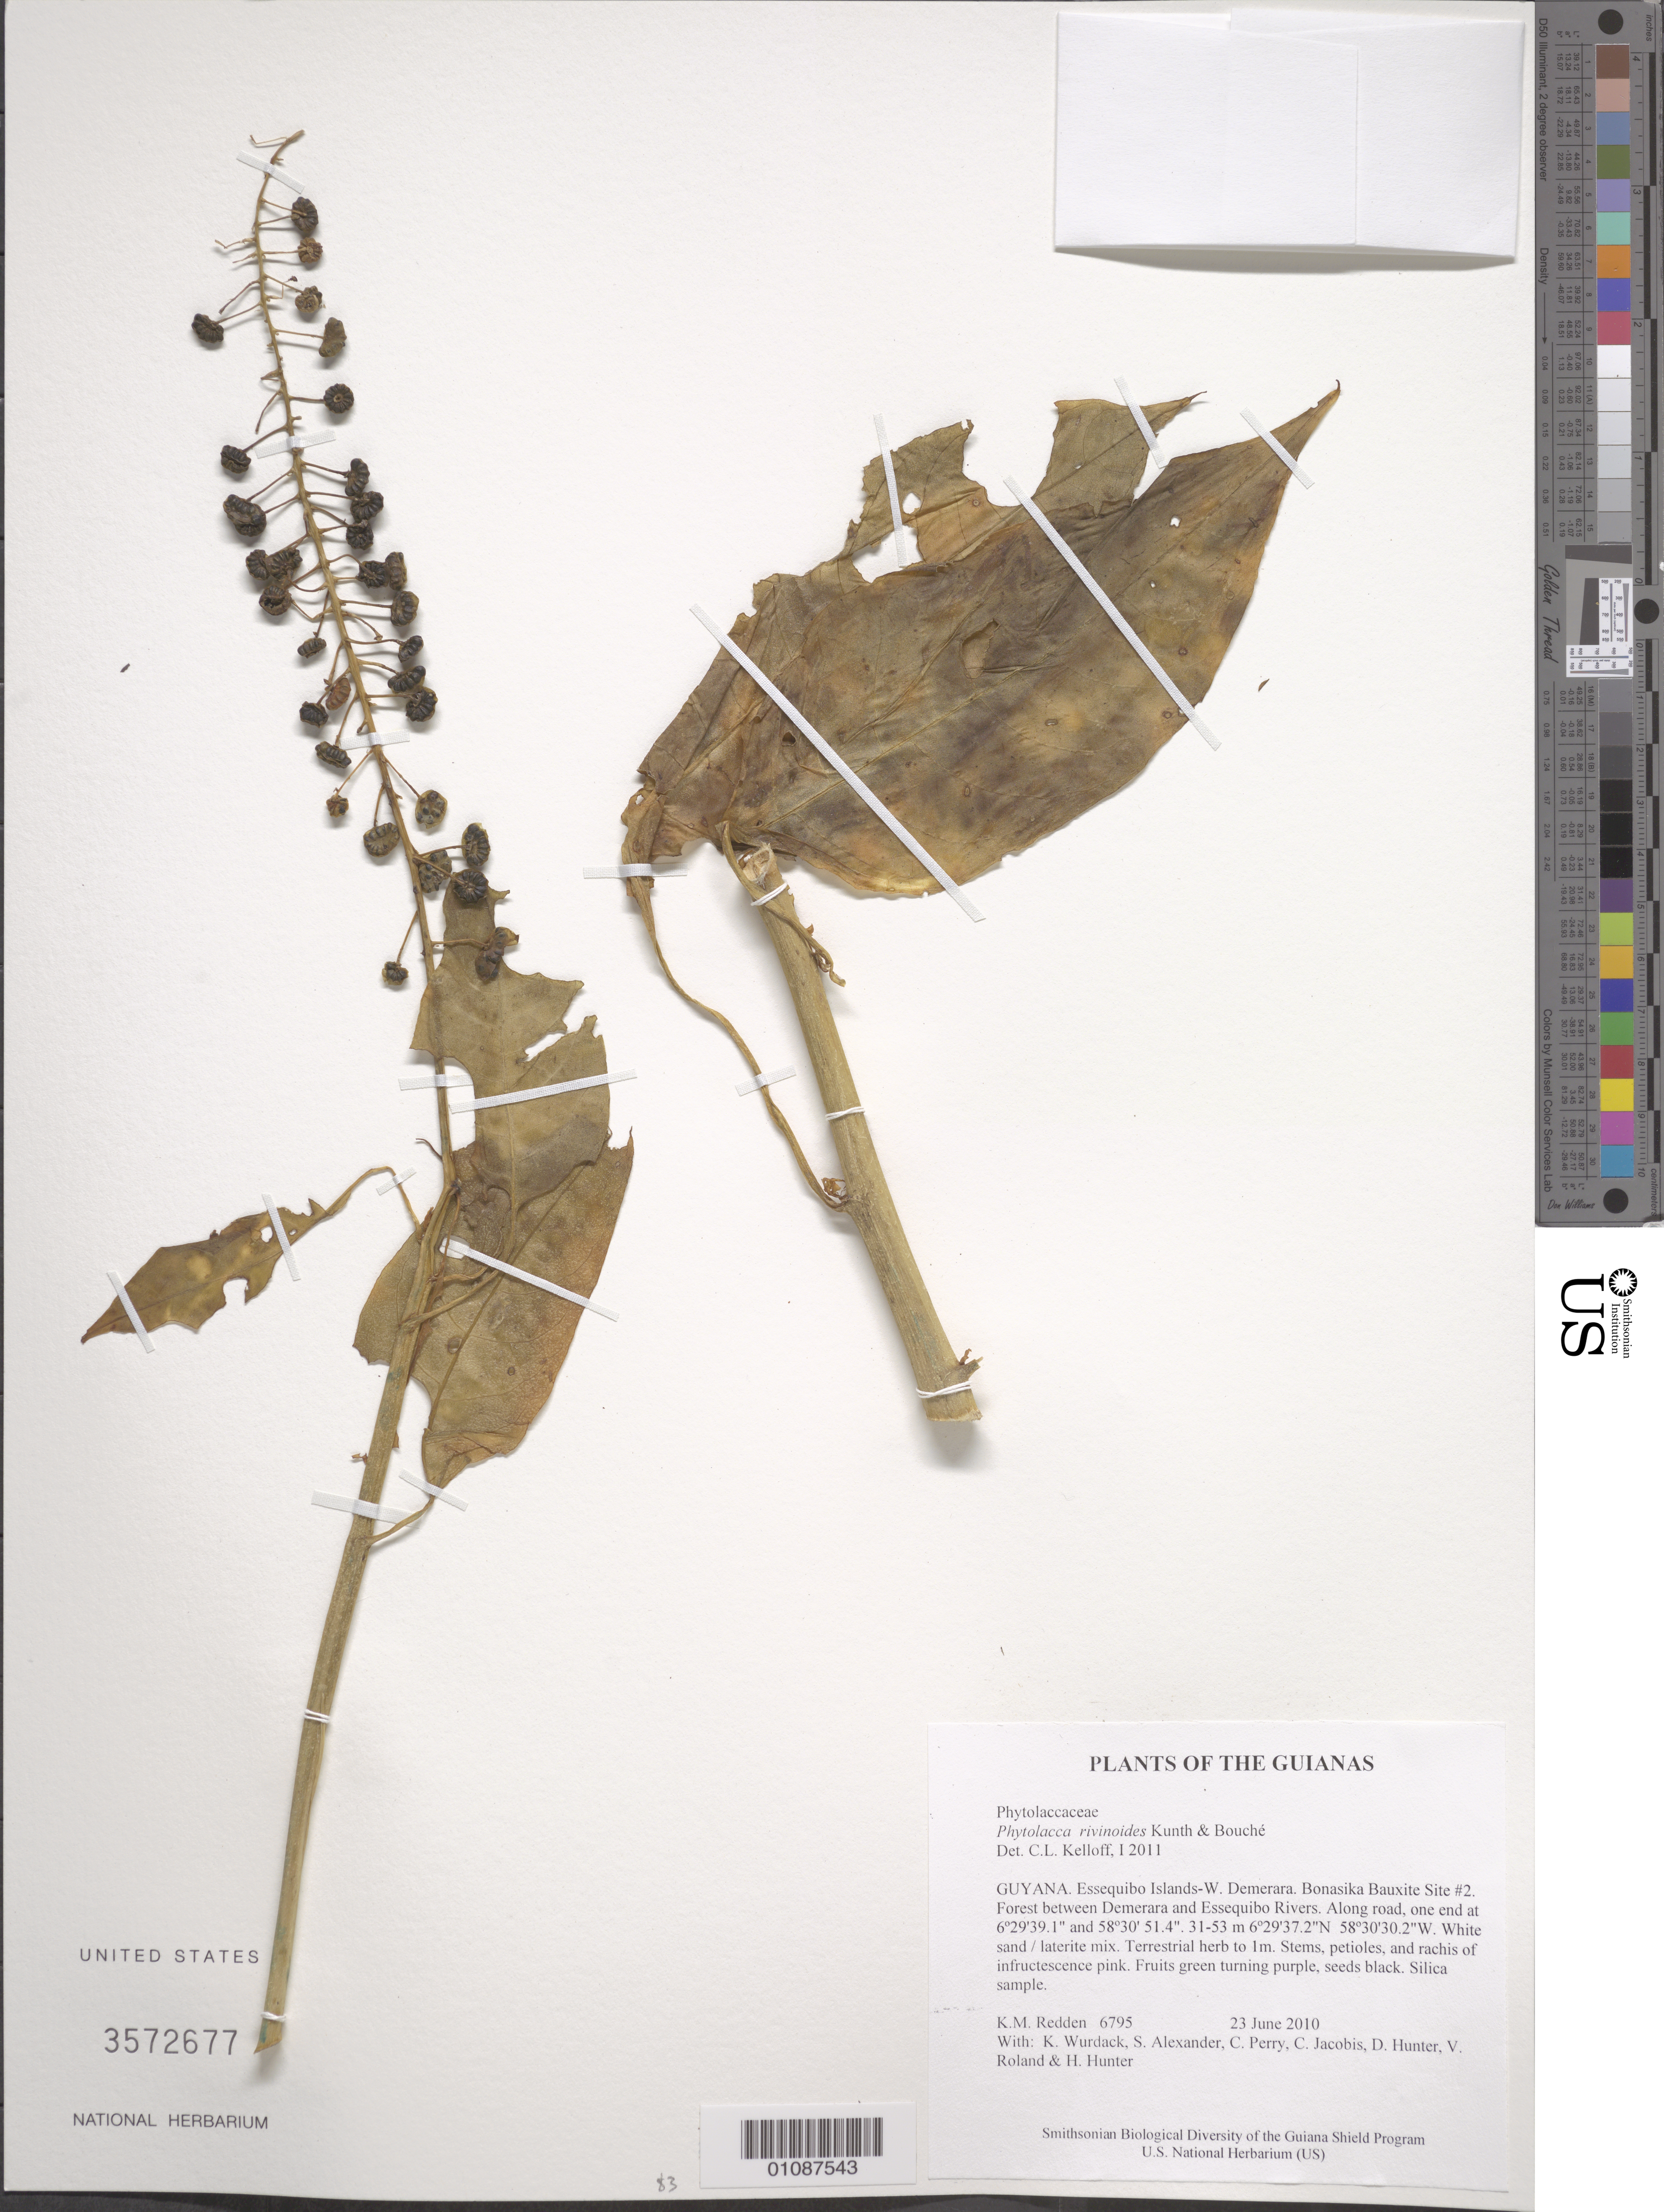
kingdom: Plantae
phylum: Tracheophyta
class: Magnoliopsida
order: Caryophyllales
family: Phytolaccaceae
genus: Phytolacca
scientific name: Phytolacca rivinoides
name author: Kunth & C.D. Bouché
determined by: Kelloff, Carol L., (US), Smithsonian Institution - National Museum of Natural History (UNITED STATES)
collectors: K. M. Redden, K. Wurdack, S. N. Alexander, C. Perry, C. Jacobis, D. Hunter, V. Roland & H. Hunter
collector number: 6795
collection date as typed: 23 June 2010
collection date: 2010-06-23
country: Guyana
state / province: Essequibo Isl-W. Demerara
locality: Bonasika Bauxite Site #2. Forest between Demerara and Essequibo Rivers. Along road, one end at 6º29'39.1" and 58º30' 51.4"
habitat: White sand / laterite mix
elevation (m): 31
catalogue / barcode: US 3572677